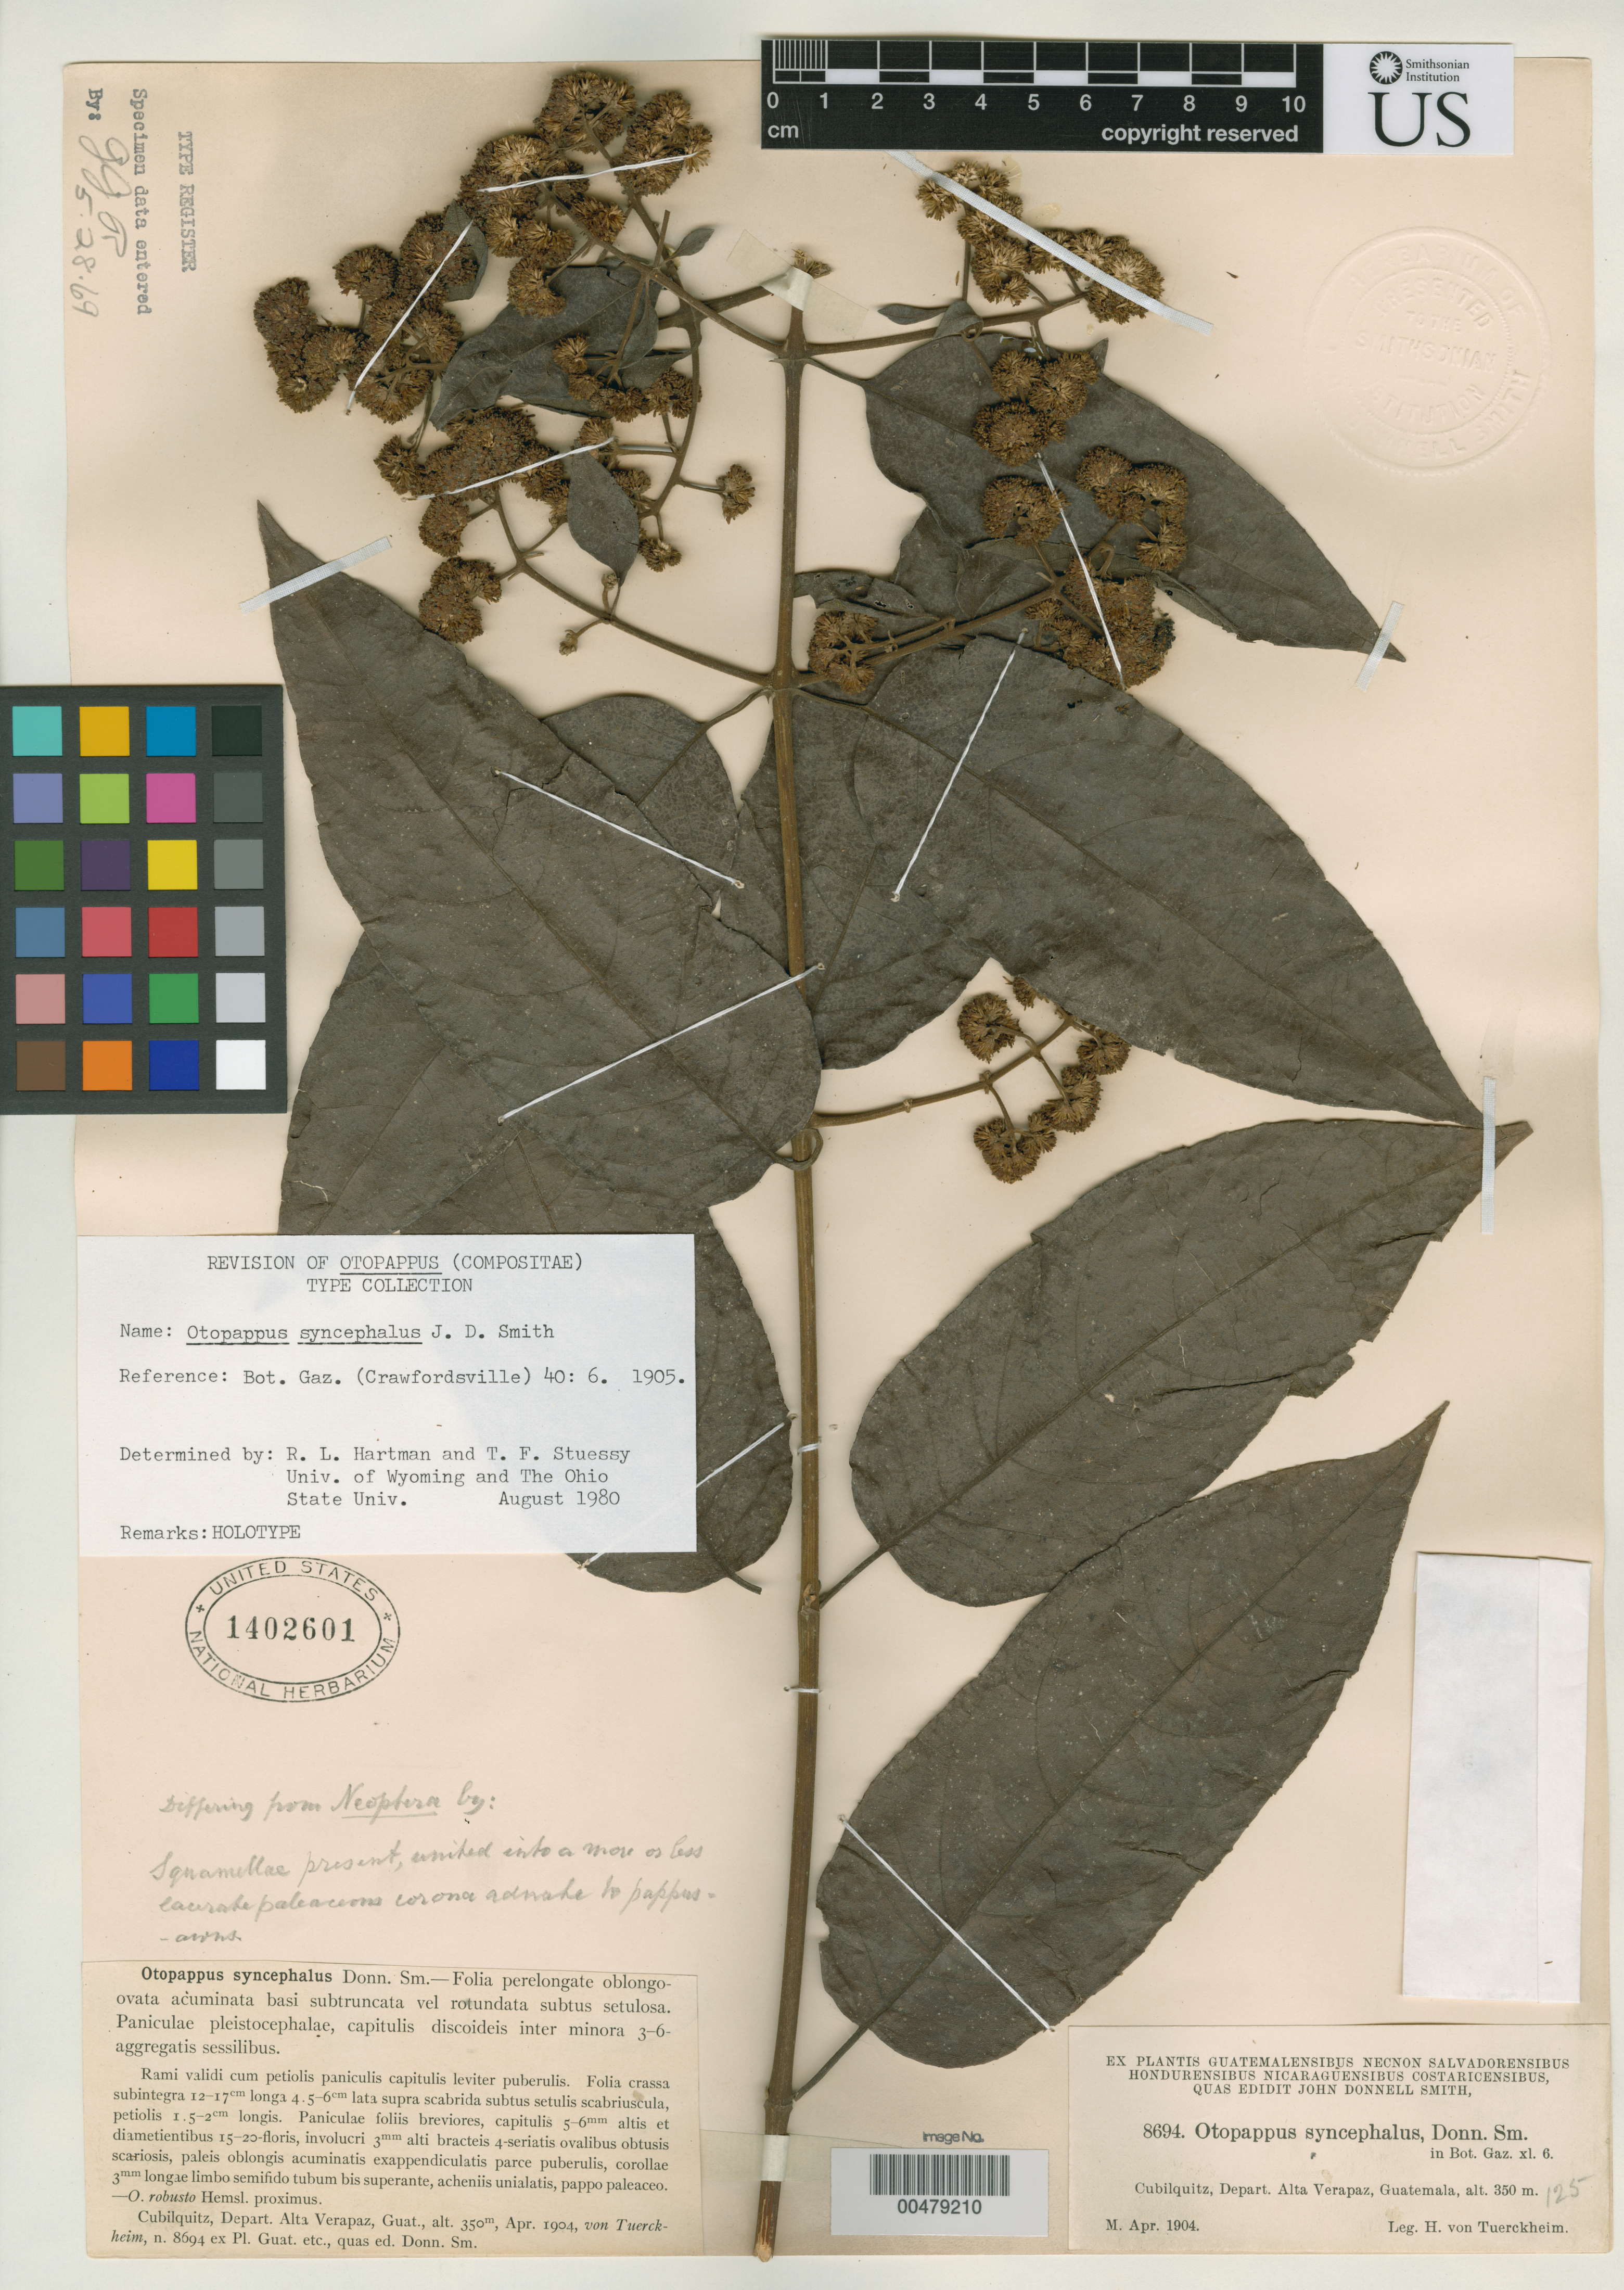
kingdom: Plantae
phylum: Tracheophyta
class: Magnoliopsida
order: Asterales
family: Asteraceae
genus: Otopappus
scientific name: Otopappus syncephalus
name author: Donn. Sm.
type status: Holotype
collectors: H. von Türckheim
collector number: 8694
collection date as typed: Apr 1904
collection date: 1904-04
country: Guatemala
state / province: Alta Verapaz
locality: Cubilquitz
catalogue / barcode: US 1402601